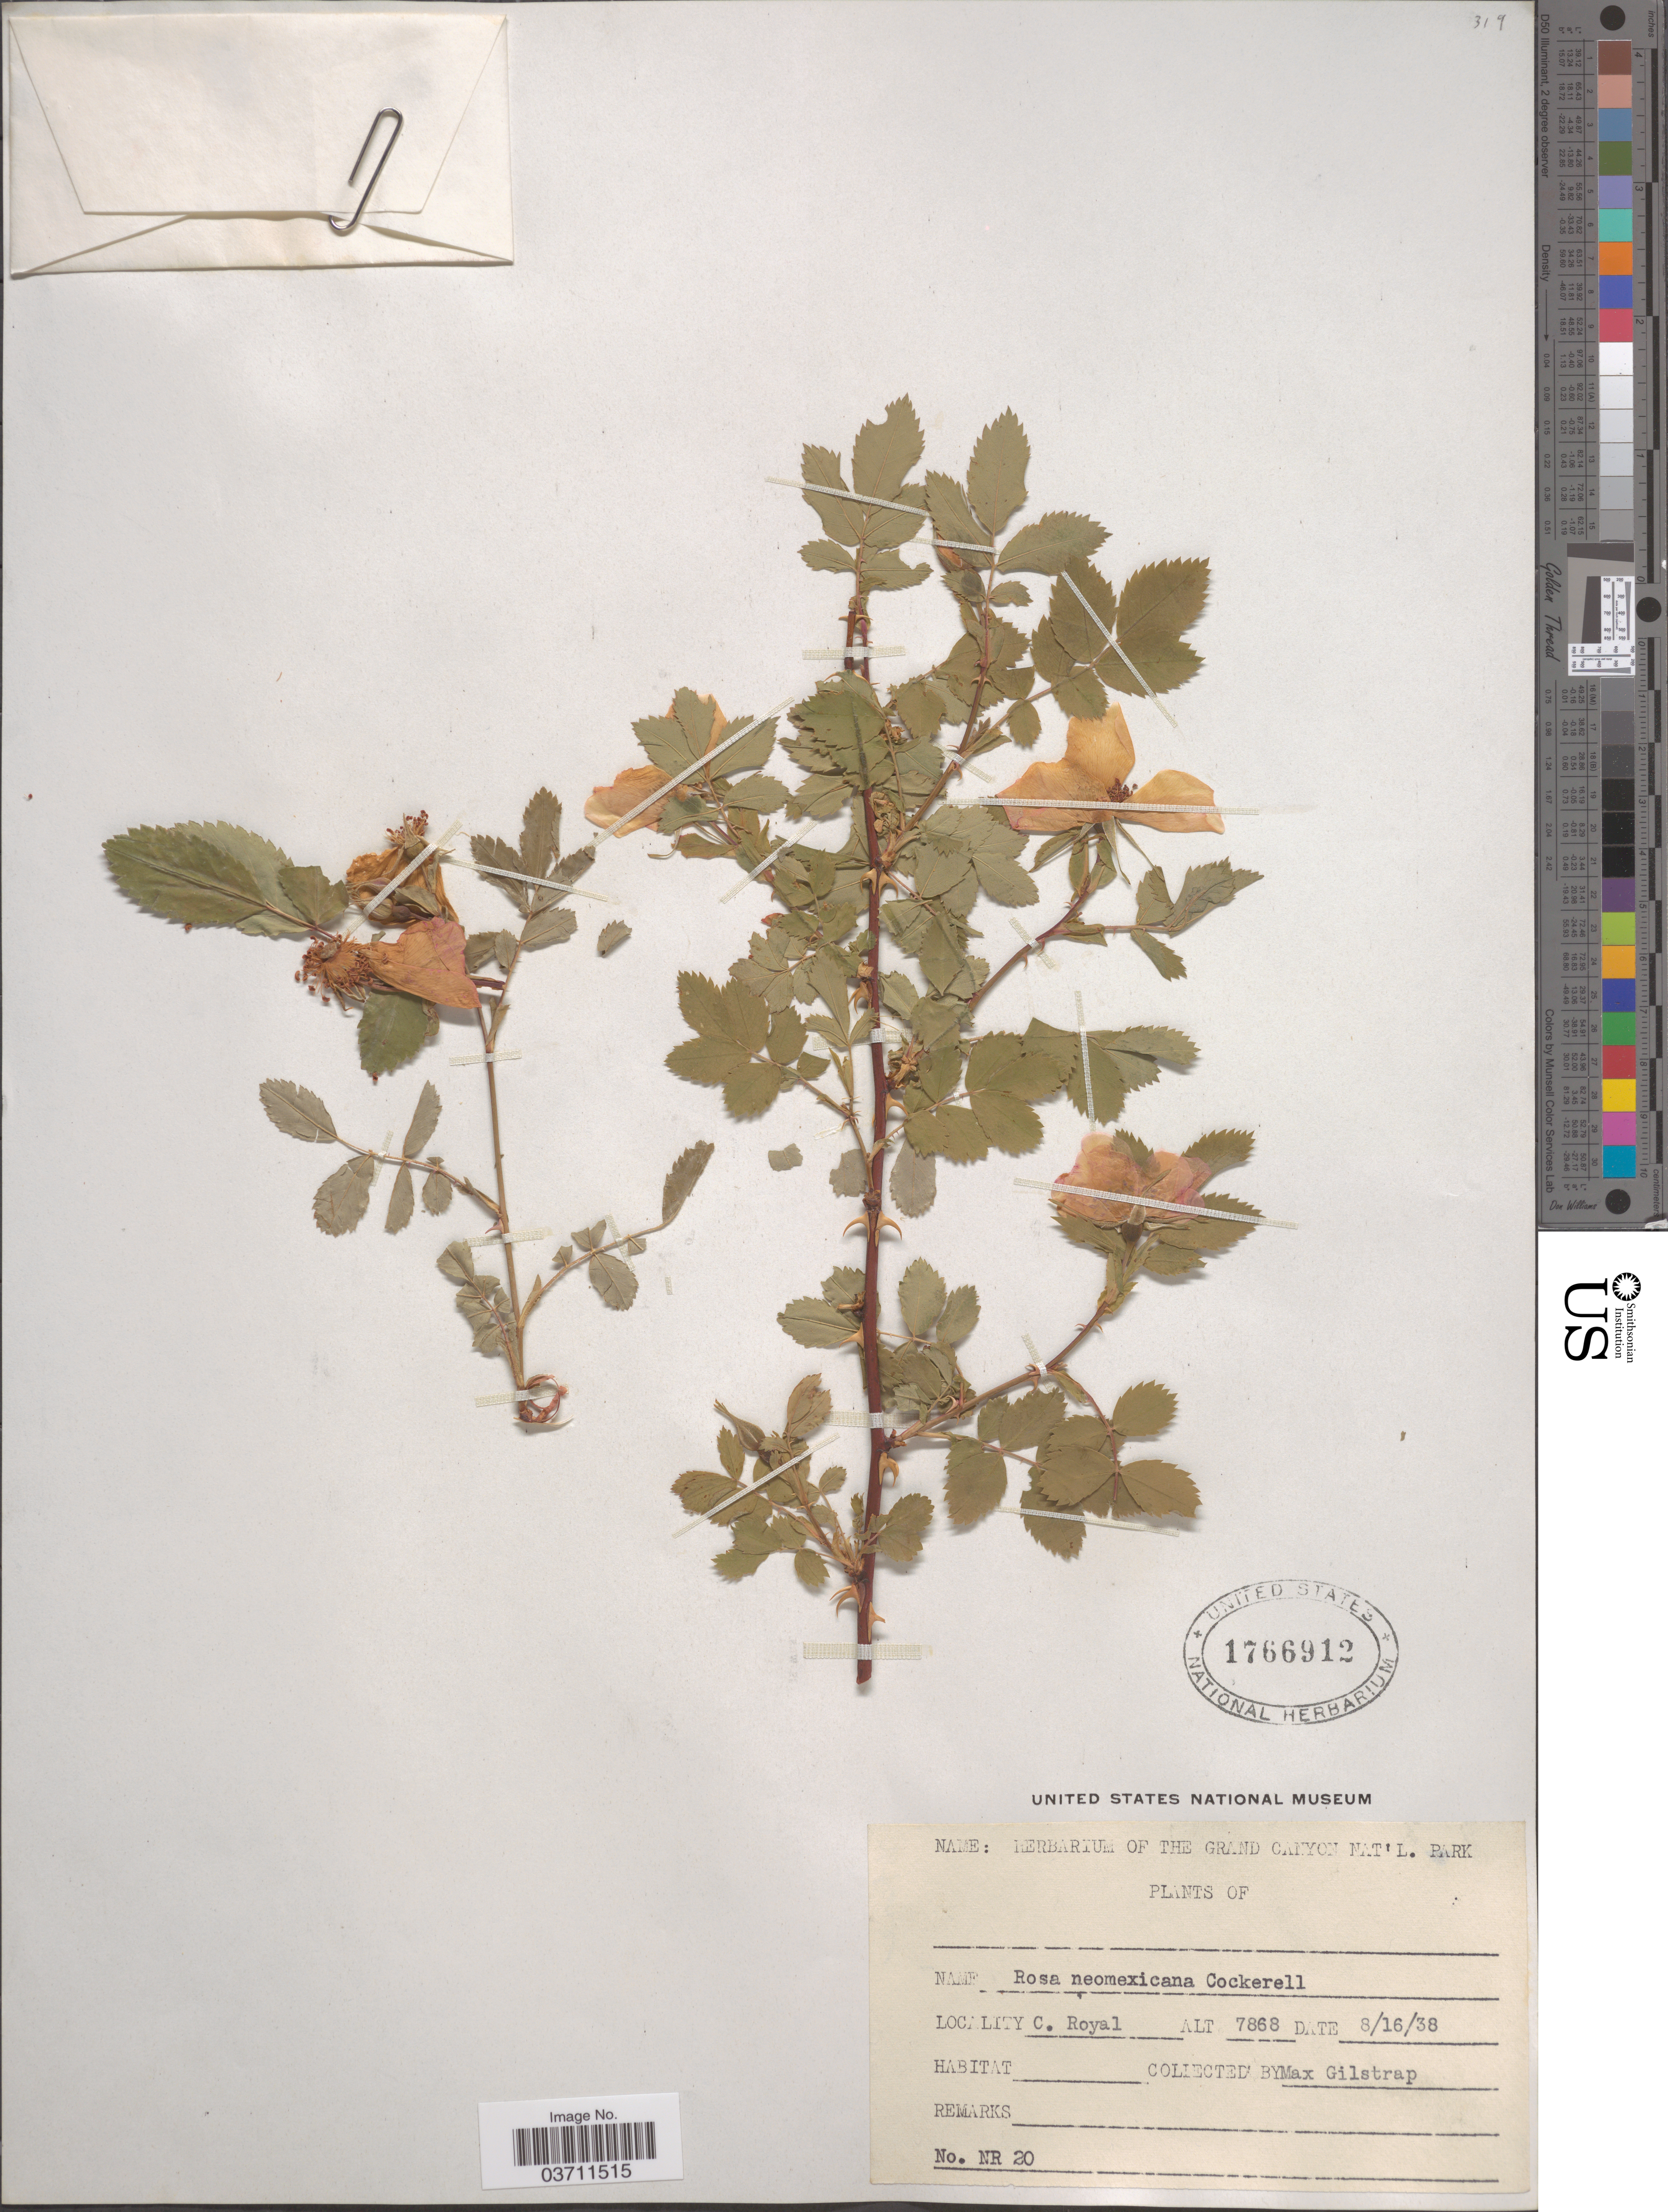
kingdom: Plantae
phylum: Tracheophyta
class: Magnoliopsida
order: Rosales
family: Rosaceae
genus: Rosa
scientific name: Rosa neomexicana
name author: Cockerell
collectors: M. Gilstrap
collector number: NR20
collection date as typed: Transcribed d/m/y: 16/8/38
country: United States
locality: C. Royal.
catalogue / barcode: US 1766912